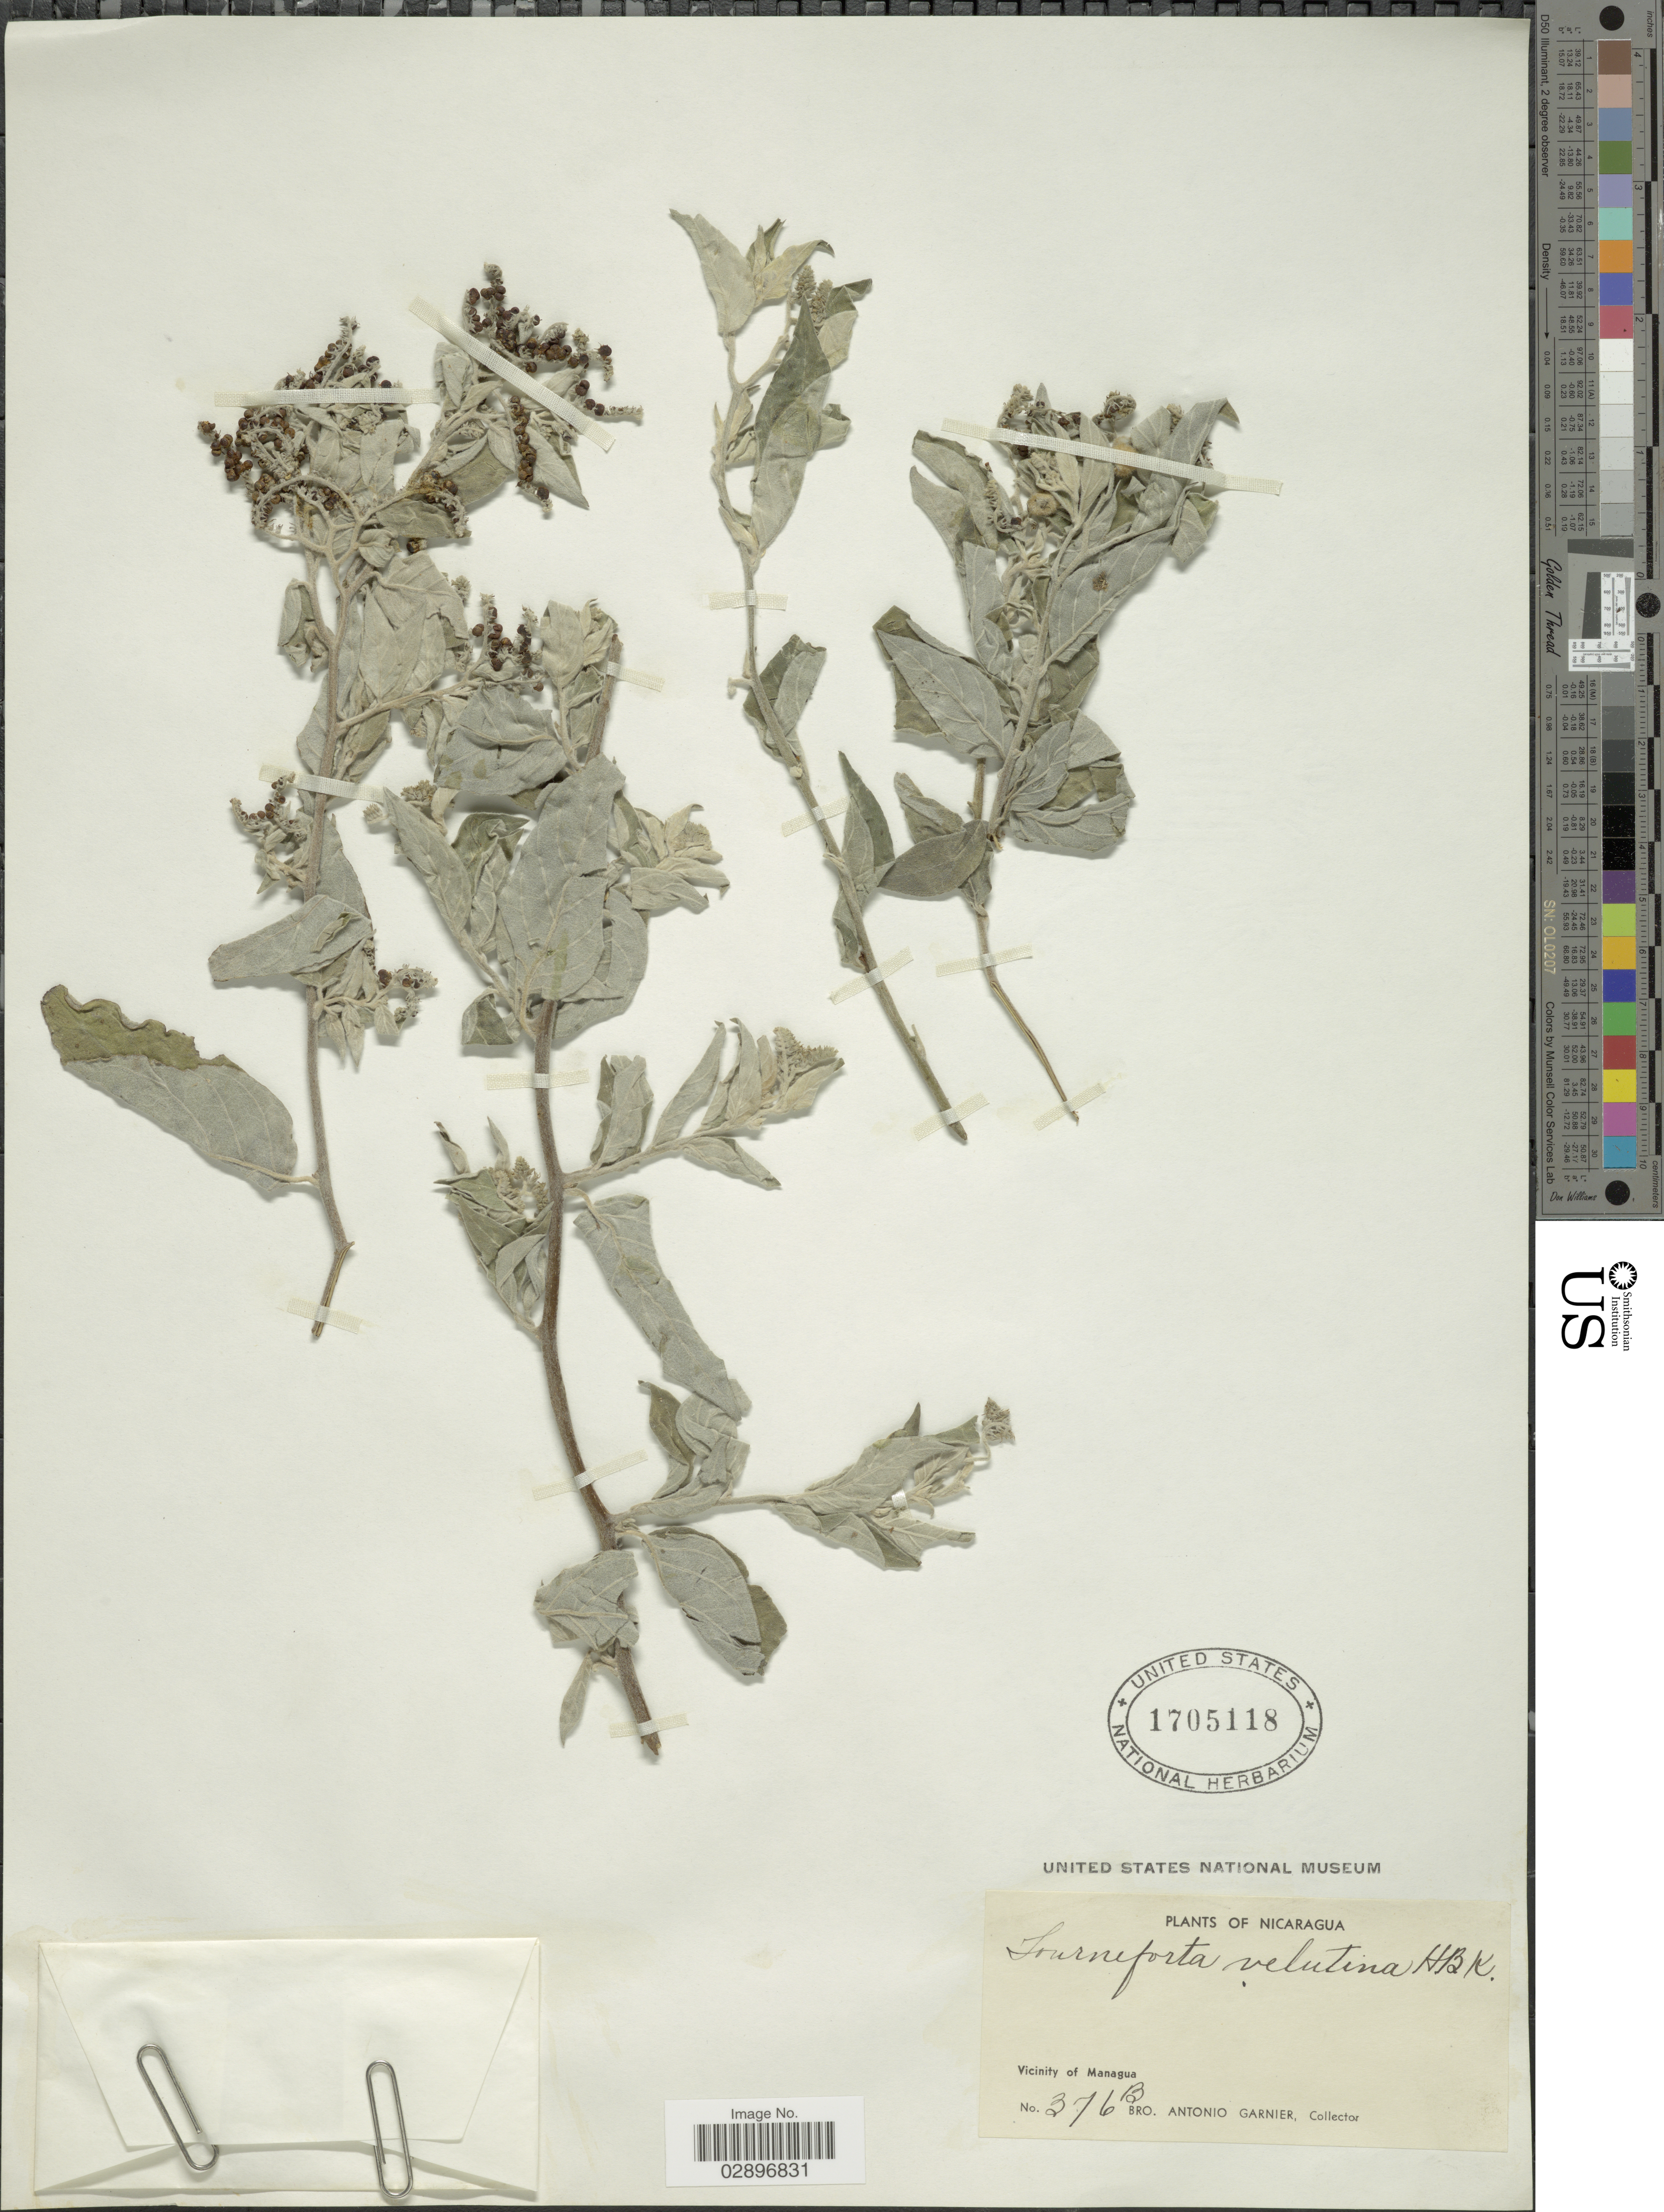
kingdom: Plantae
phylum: Tracheophyta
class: Magnoliopsida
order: Boraginales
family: Heliotropiaceae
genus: Tournefortia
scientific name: Tournefortia velutina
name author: Kunth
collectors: Bro. A. Garnier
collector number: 376B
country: Nicaragua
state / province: Managua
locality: Vicinity of Managua.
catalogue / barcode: US 1705118